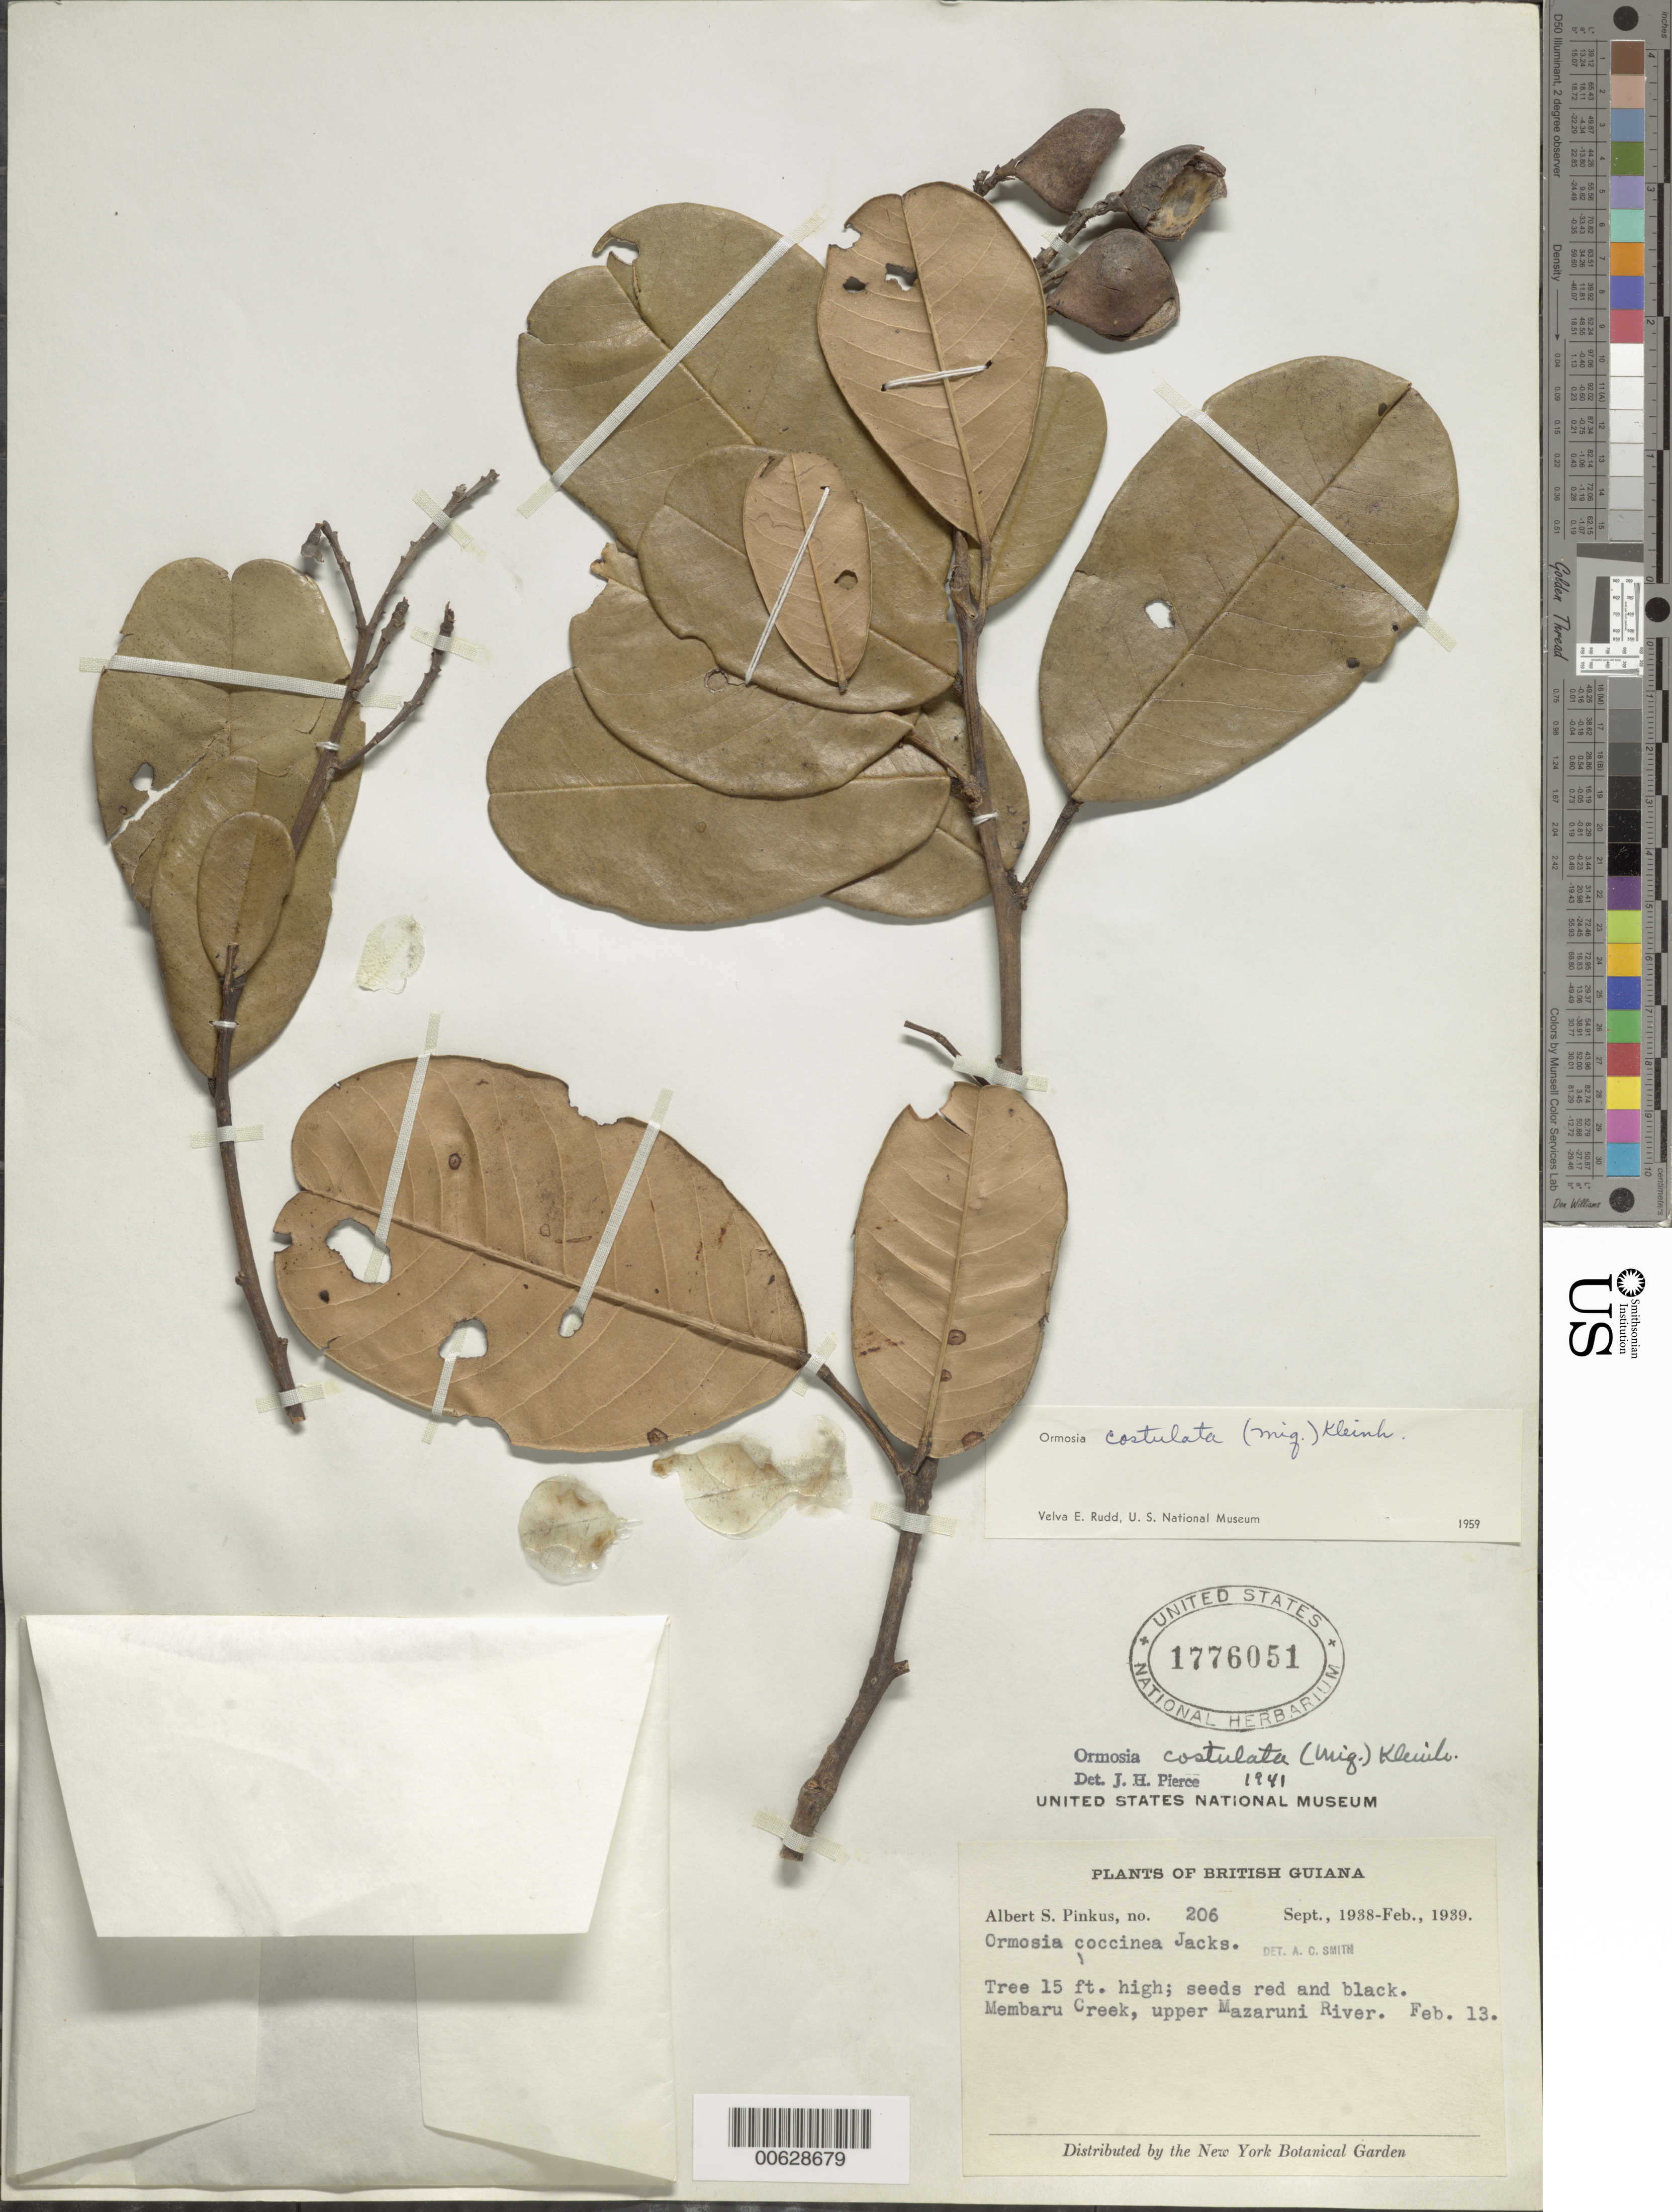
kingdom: Plantae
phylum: Tracheophyta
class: Magnoliopsida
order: Fabales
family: Fabaceae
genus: Ormosia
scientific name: Ormosia costulata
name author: (Miq.) Kleinhoonte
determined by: Rudd, V. E.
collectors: A. Pinkus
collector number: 206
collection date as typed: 13-Feb-39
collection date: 1939-02-13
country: Guyana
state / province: Cuyuni-Mazaruni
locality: Membaru Creek, upper Mazaruni R.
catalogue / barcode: US 1776051